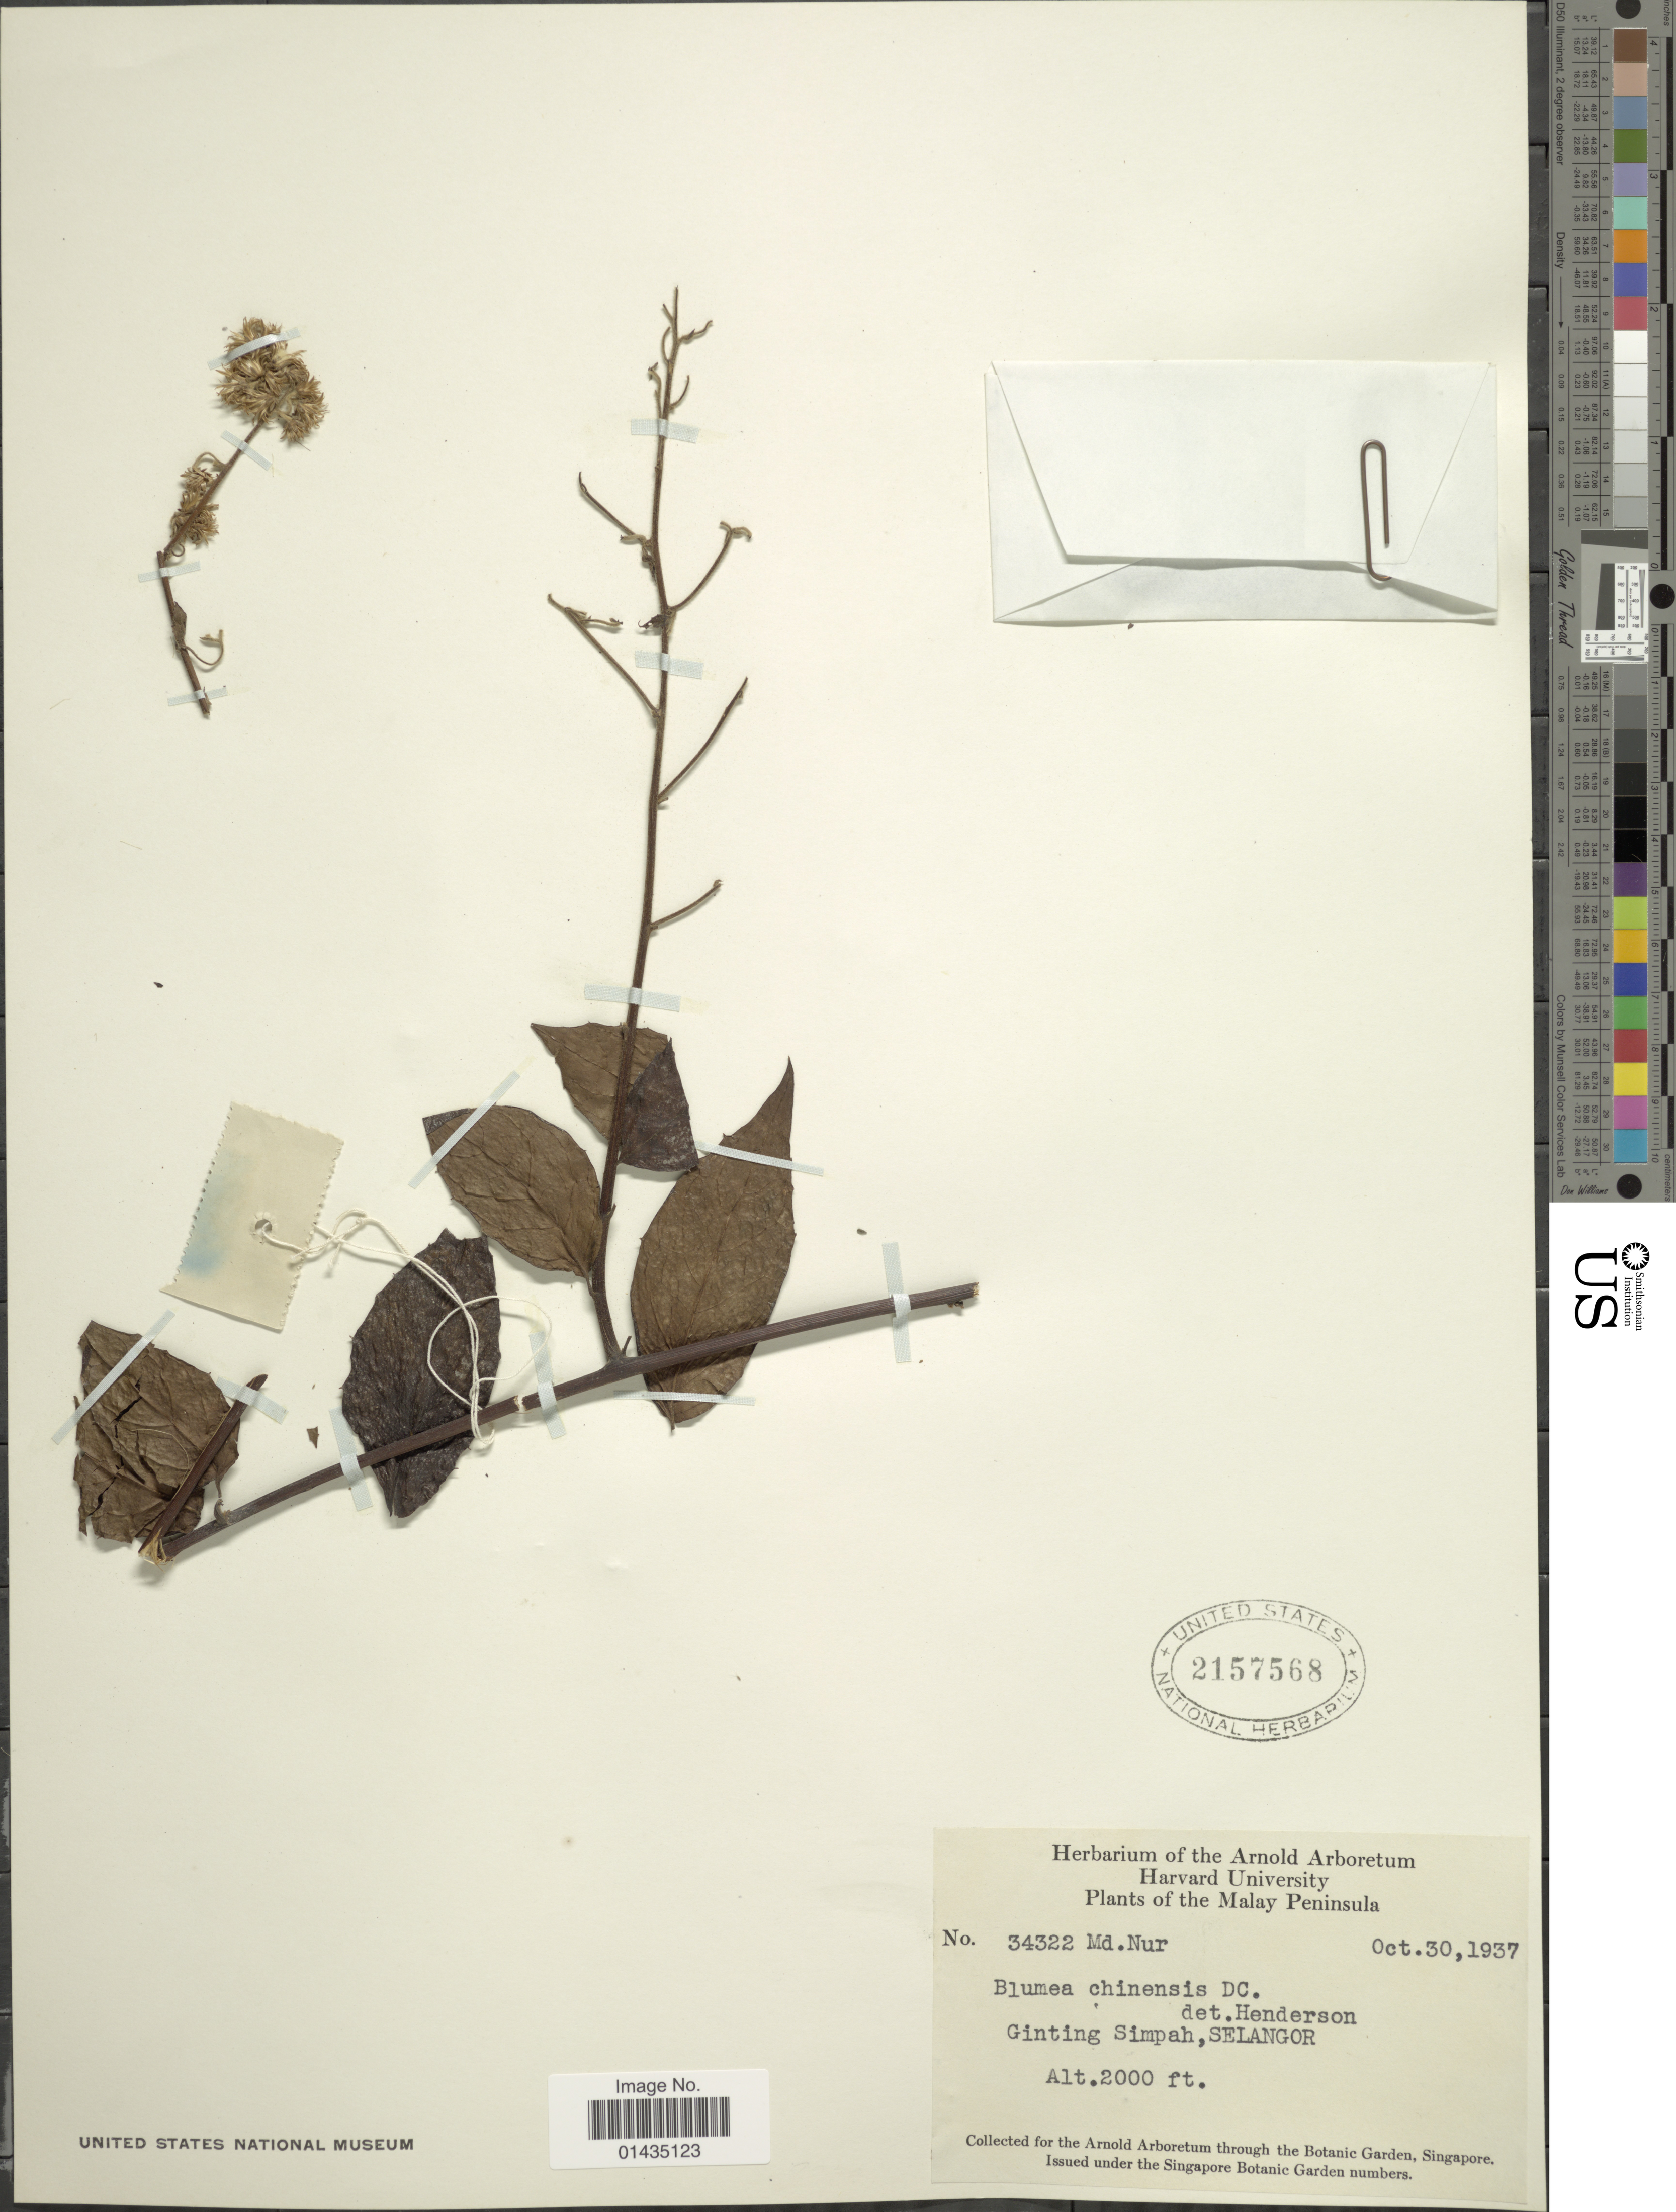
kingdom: Plantae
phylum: Tracheophyta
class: Magnoliopsida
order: Asterales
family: Asteraceae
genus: Blumea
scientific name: Blumea chinensis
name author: (L.) DC.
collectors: M. Nur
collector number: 34322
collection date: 1937-10-30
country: Malaysia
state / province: Selangor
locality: Malay Peninsula, Ginting Simpah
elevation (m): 610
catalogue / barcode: US 2157568